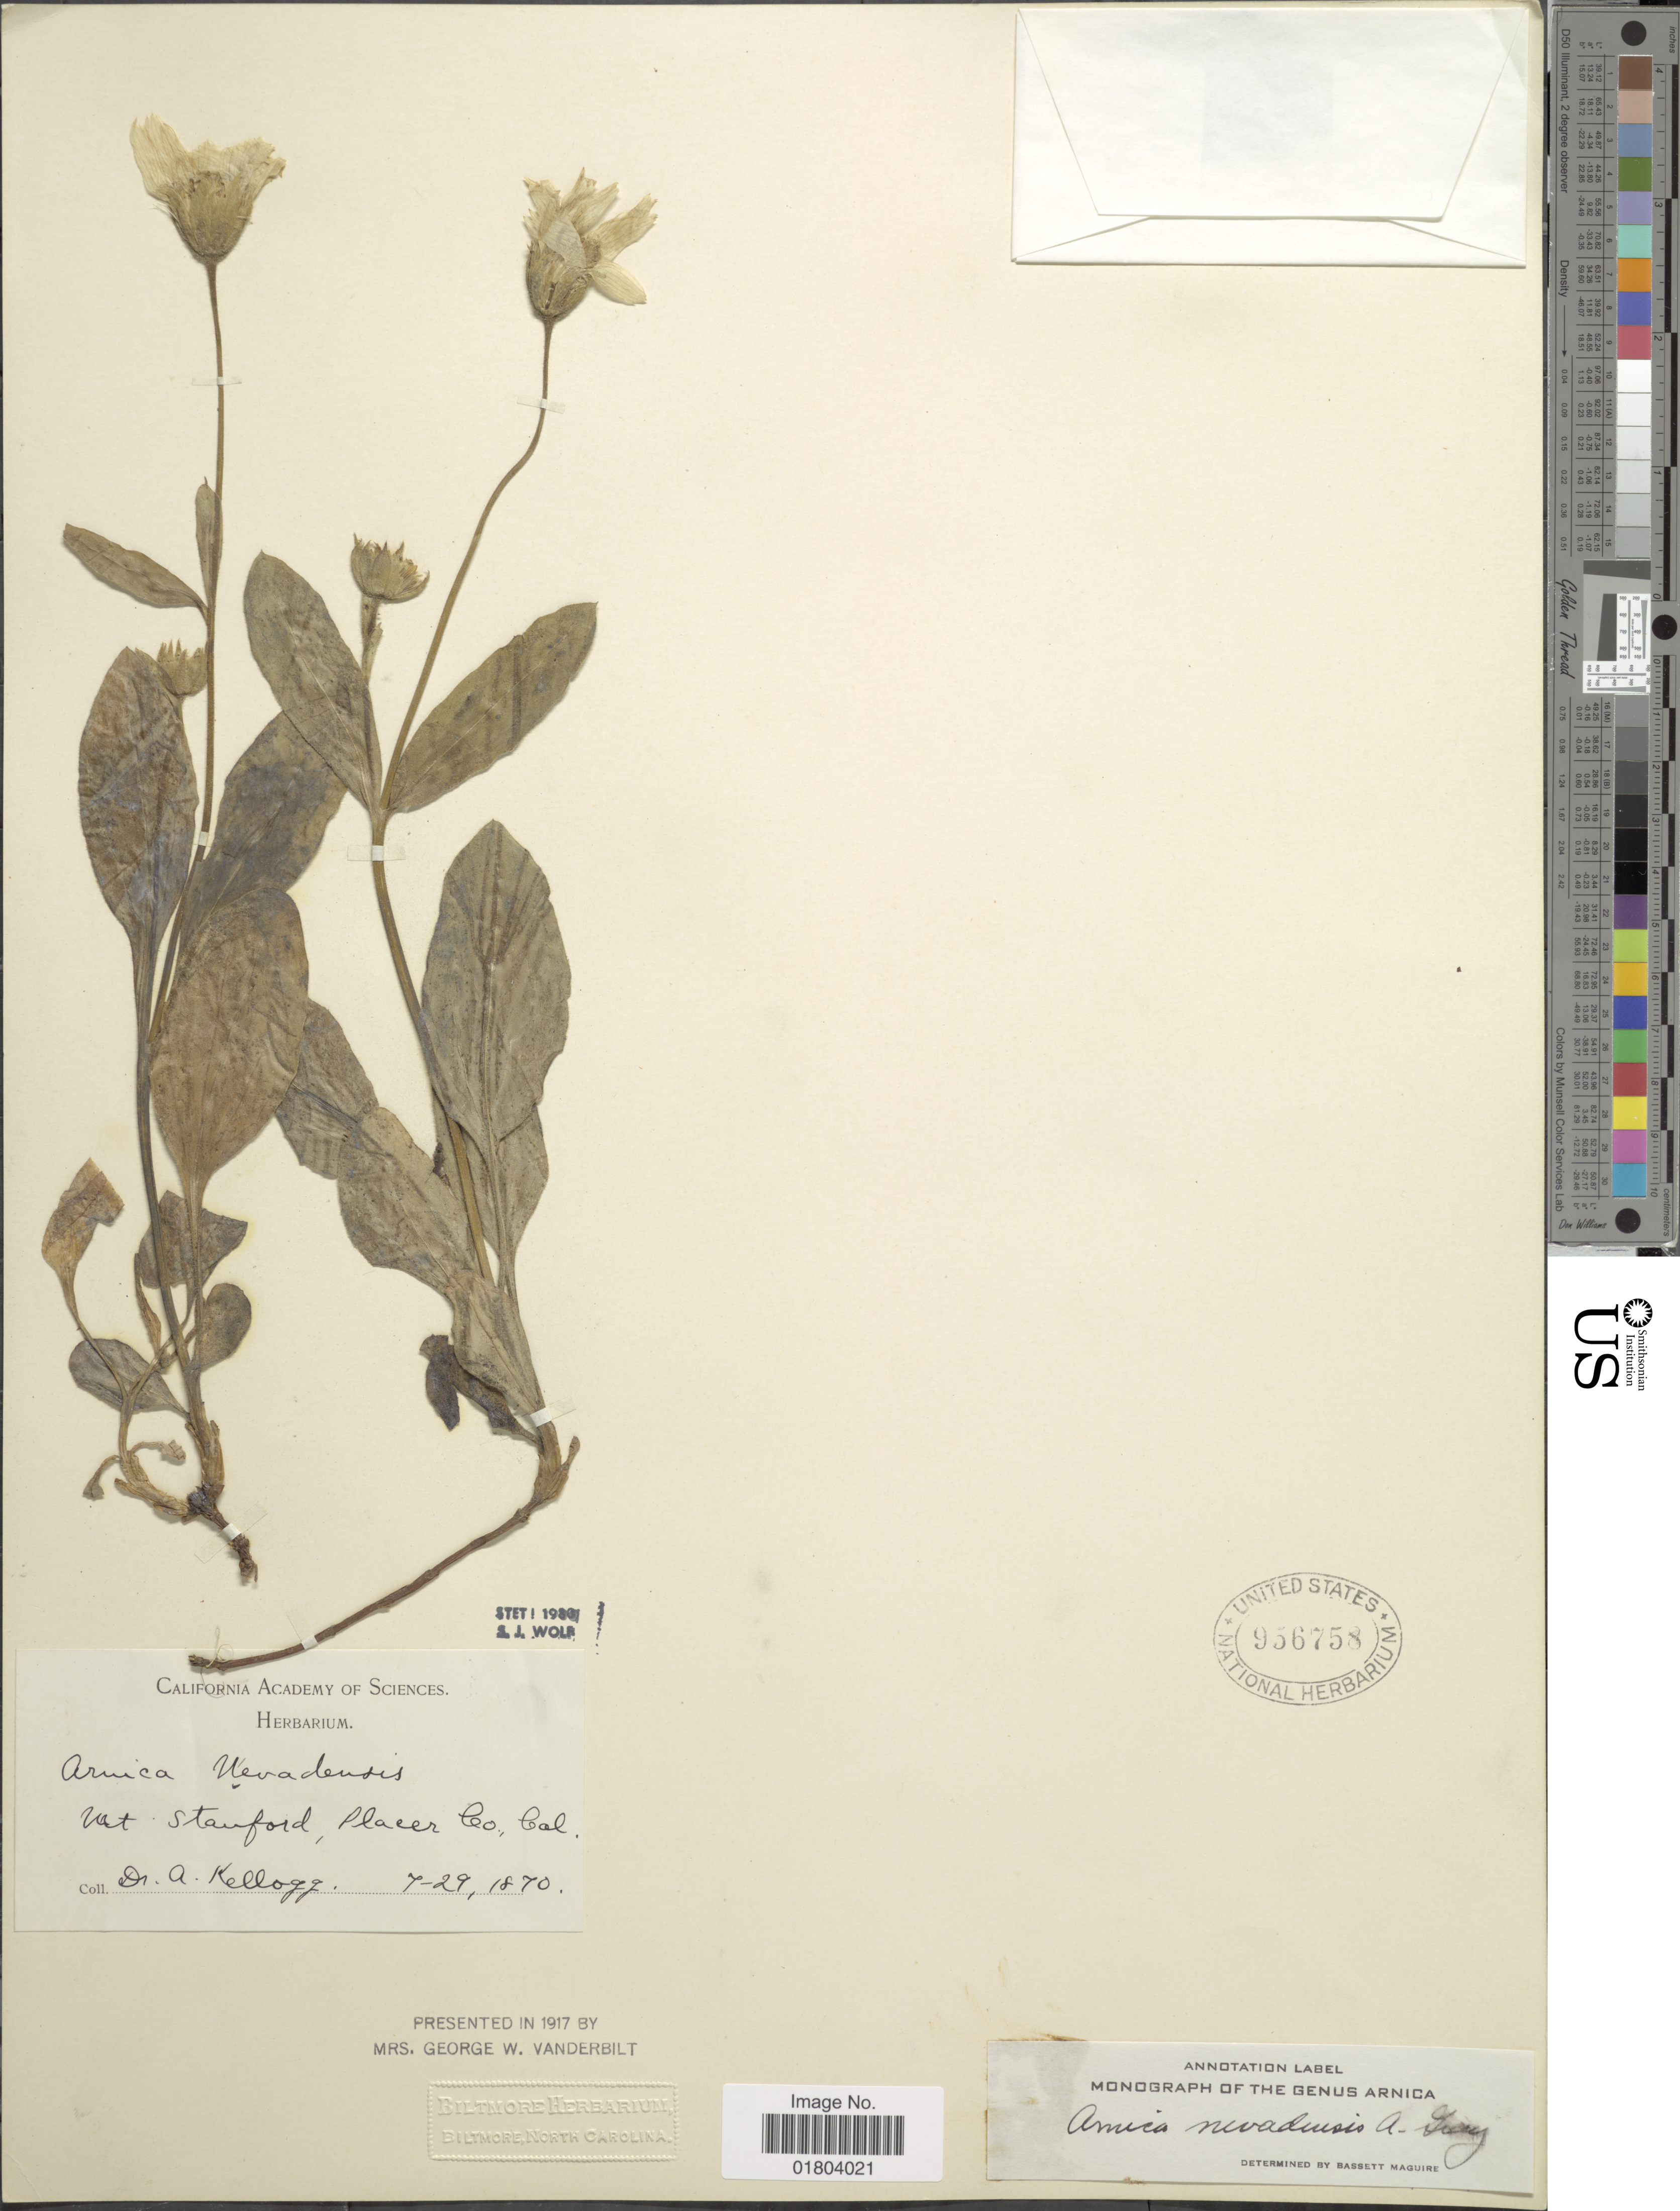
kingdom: Plantae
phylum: Tracheophyta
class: Magnoliopsida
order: Asterales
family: Asteraceae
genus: Arnica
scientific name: Arnica nevadensis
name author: A. Gray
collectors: A. Kellogg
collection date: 1870-07-29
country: United States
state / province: California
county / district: Placer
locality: Mt Stanford, Placer Co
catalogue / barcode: US 956758